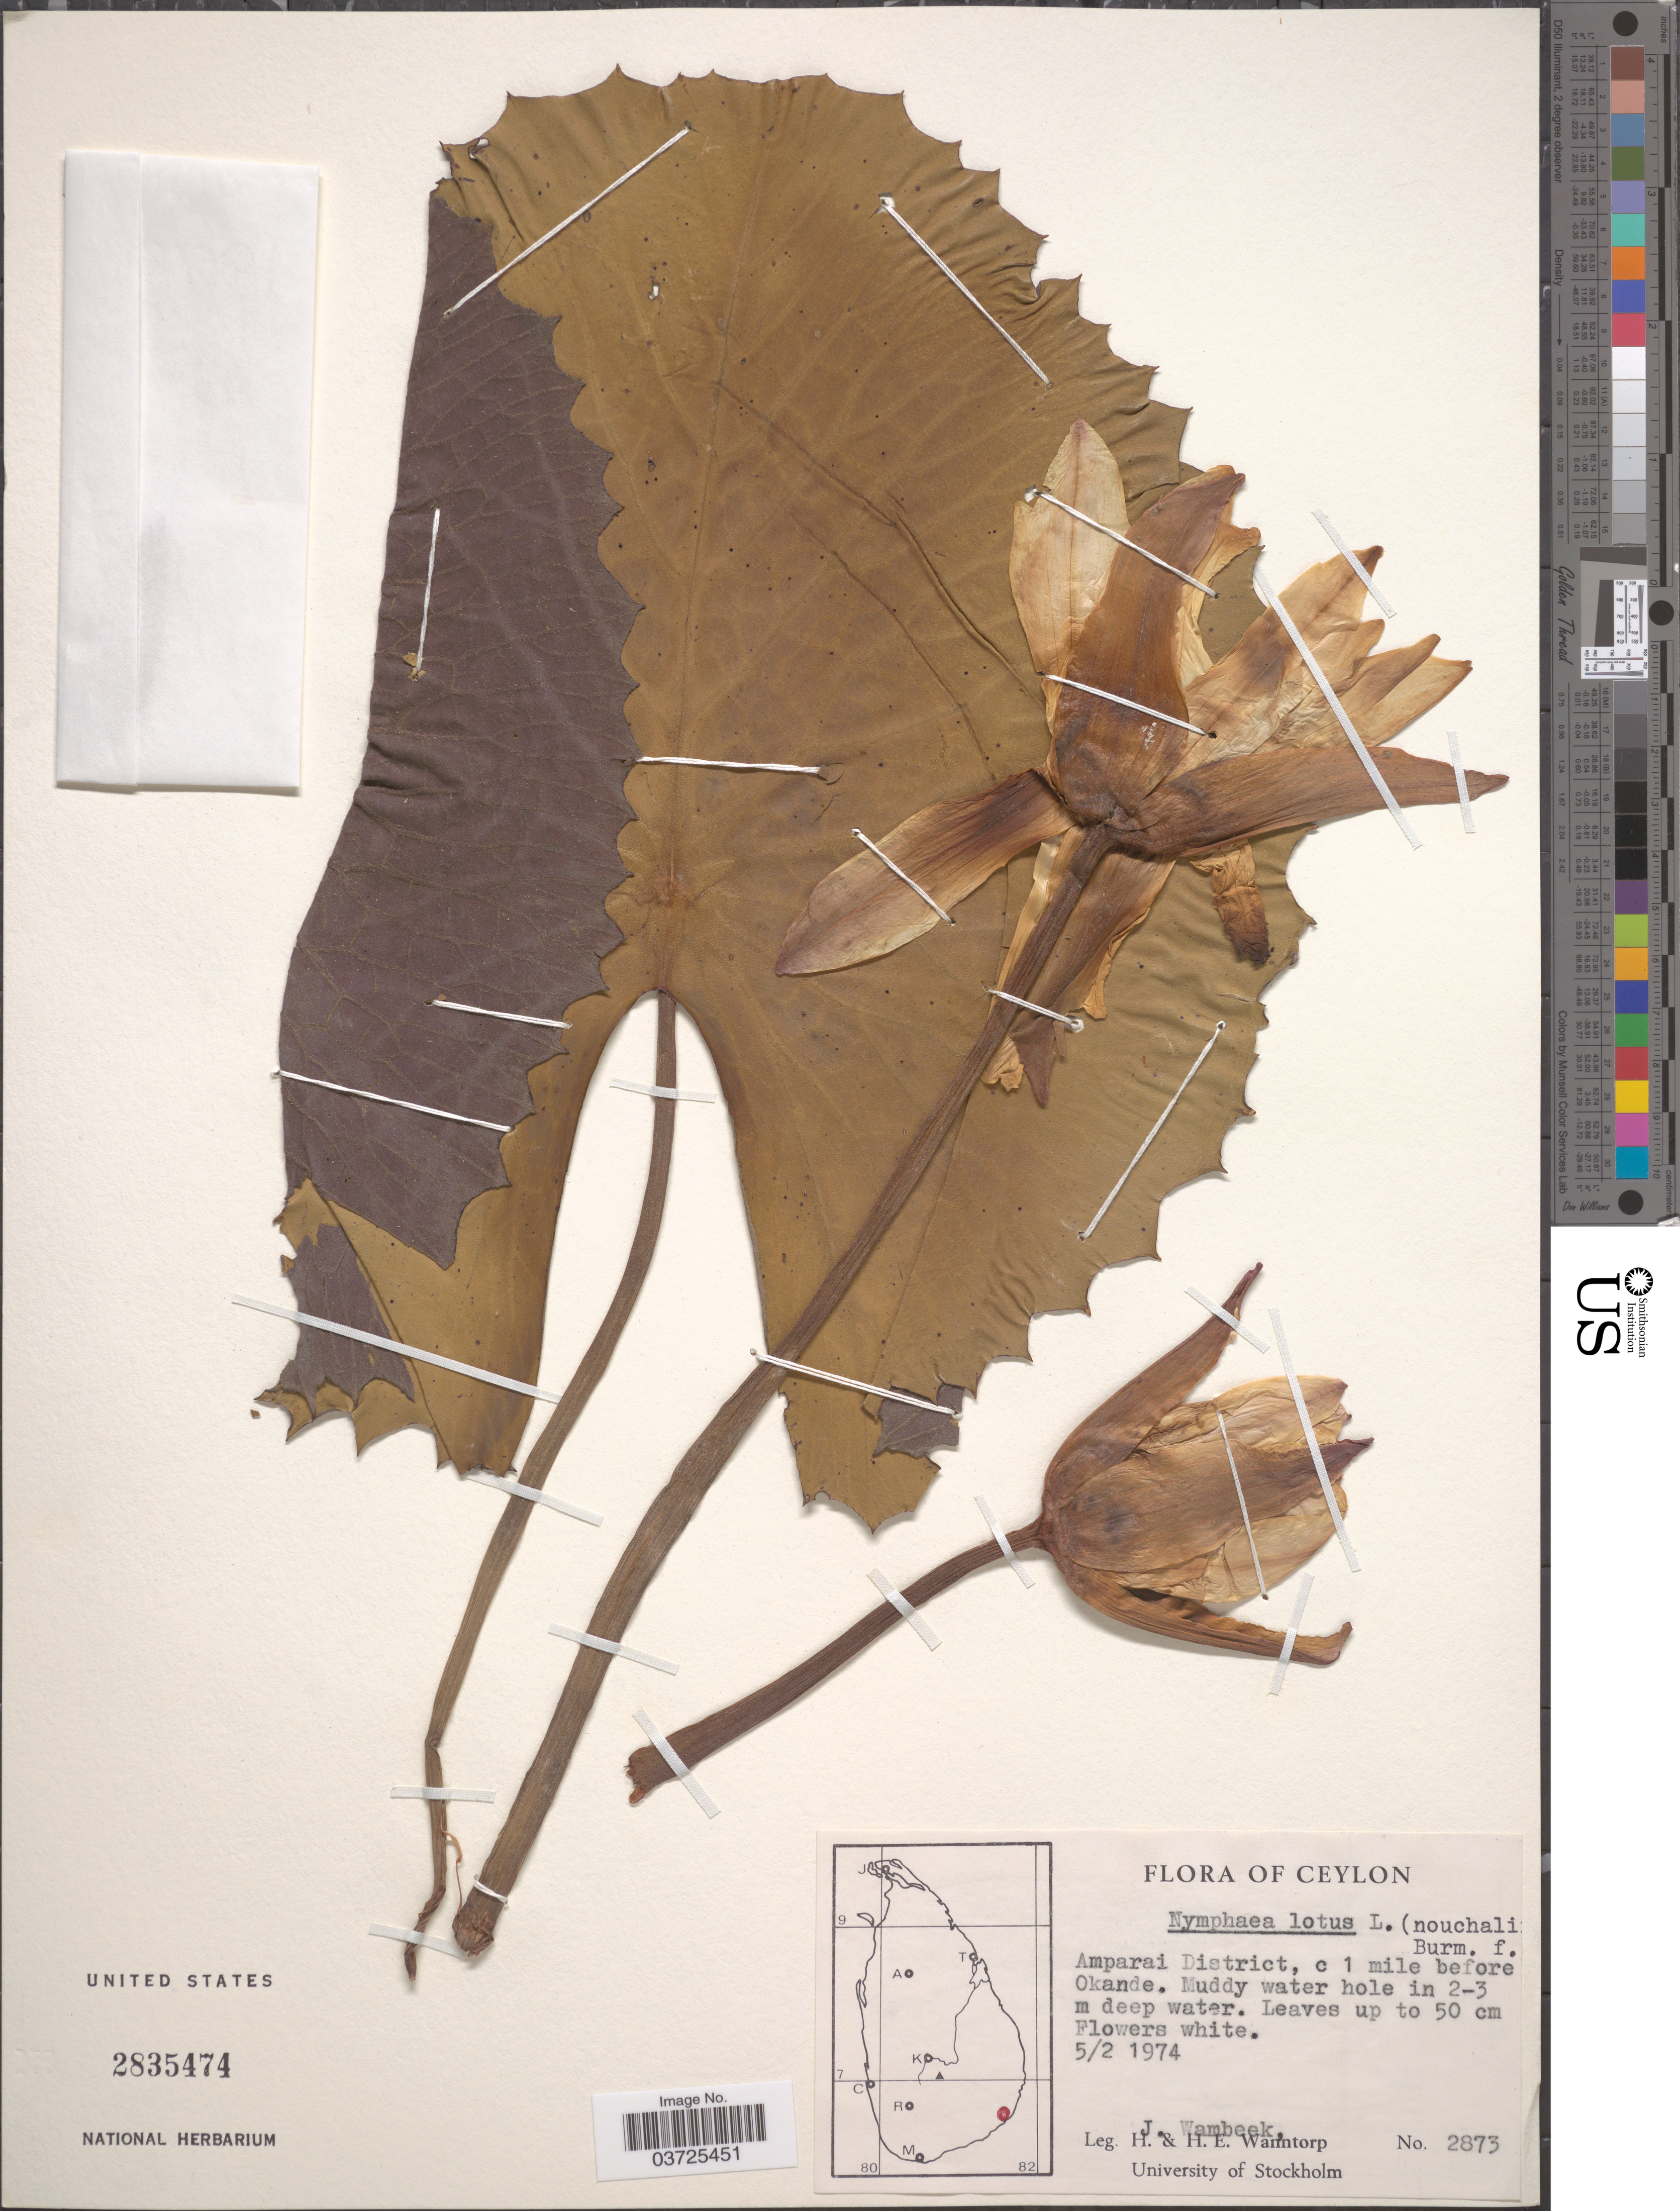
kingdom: Plantae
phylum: Tracheophyta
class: Magnoliopsida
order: Nymphaeales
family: Nymphaeaceae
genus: Nymphaea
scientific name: Nymphaea lotus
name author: L.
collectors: J. Wambeek, H. Wanntorp & H. Wanntorp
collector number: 2873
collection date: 1974-02-05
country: Sri Lanka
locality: Ceylon. Amparai District, c 1 mile before Okande.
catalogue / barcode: US 2835474